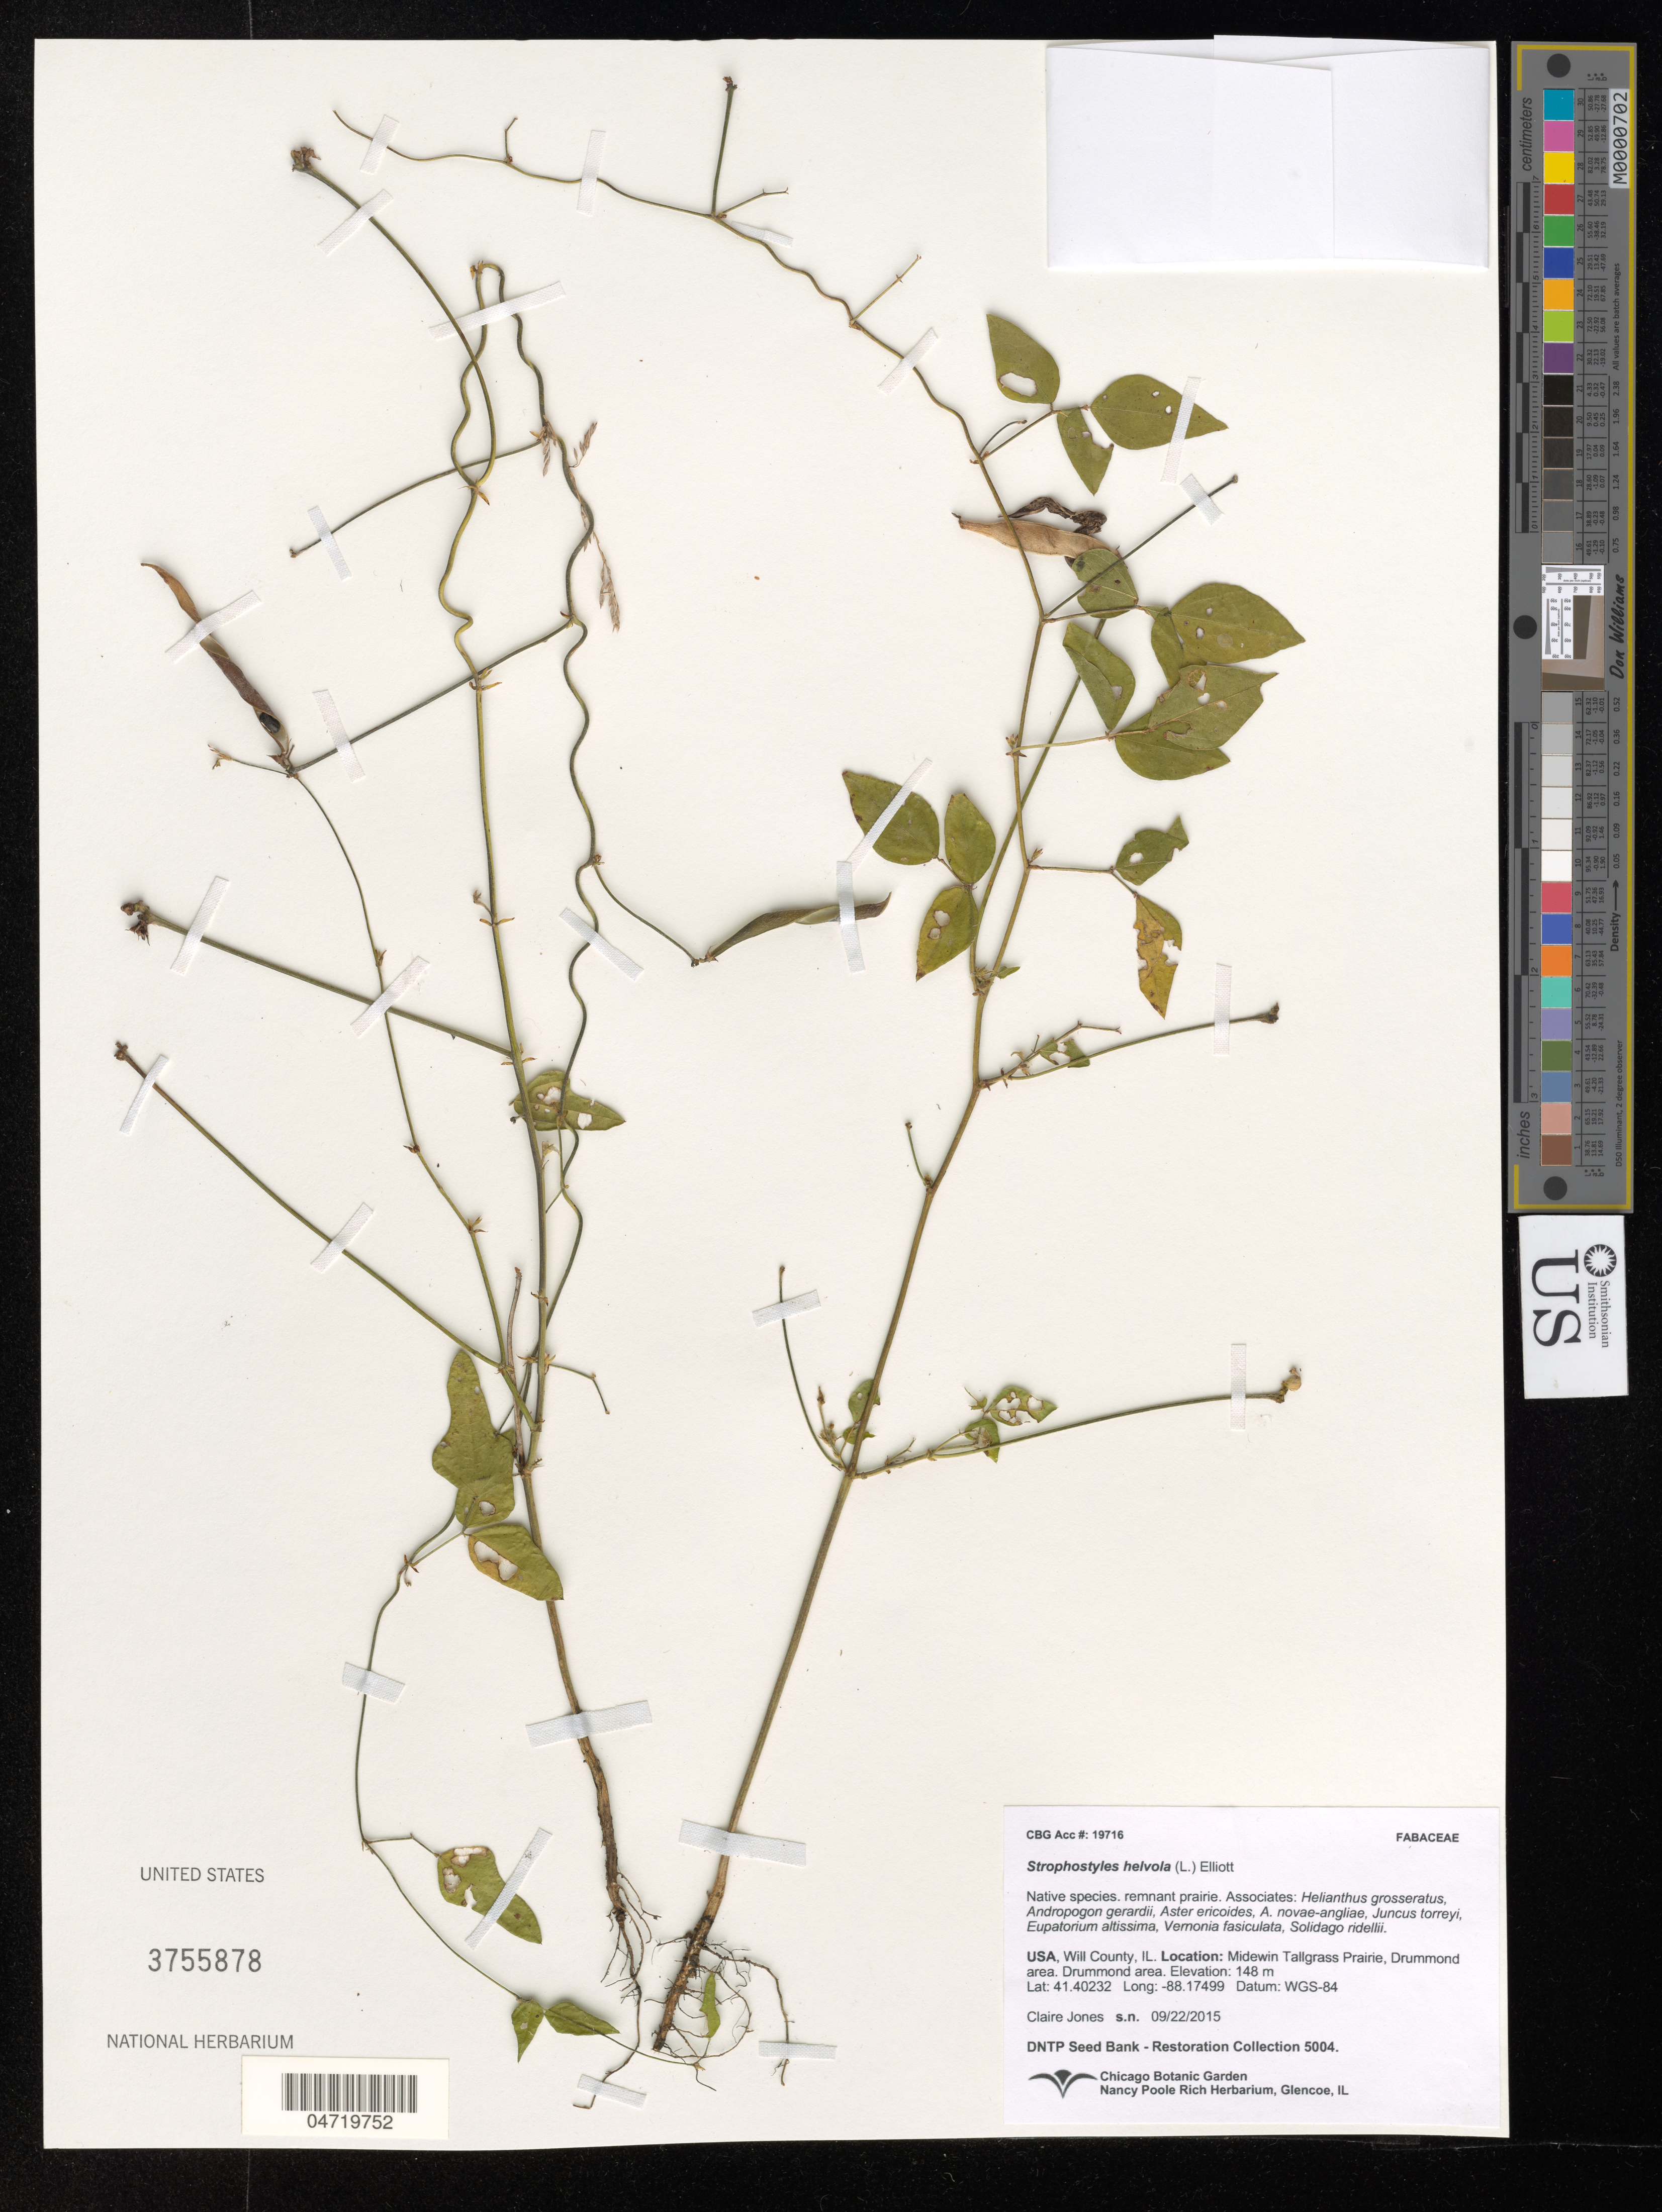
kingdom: Plantae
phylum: Tracheophyta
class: Magnoliopsida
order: Fabales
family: Fabaceae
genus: Strophostyles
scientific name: Strophostyles helvola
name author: (L.) Elliott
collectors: C. Jones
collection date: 2015-09-22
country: United States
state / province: Illinois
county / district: Will County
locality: Midewin Tallgrass Prairie, Drummond area.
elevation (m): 148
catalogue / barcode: US 3755878